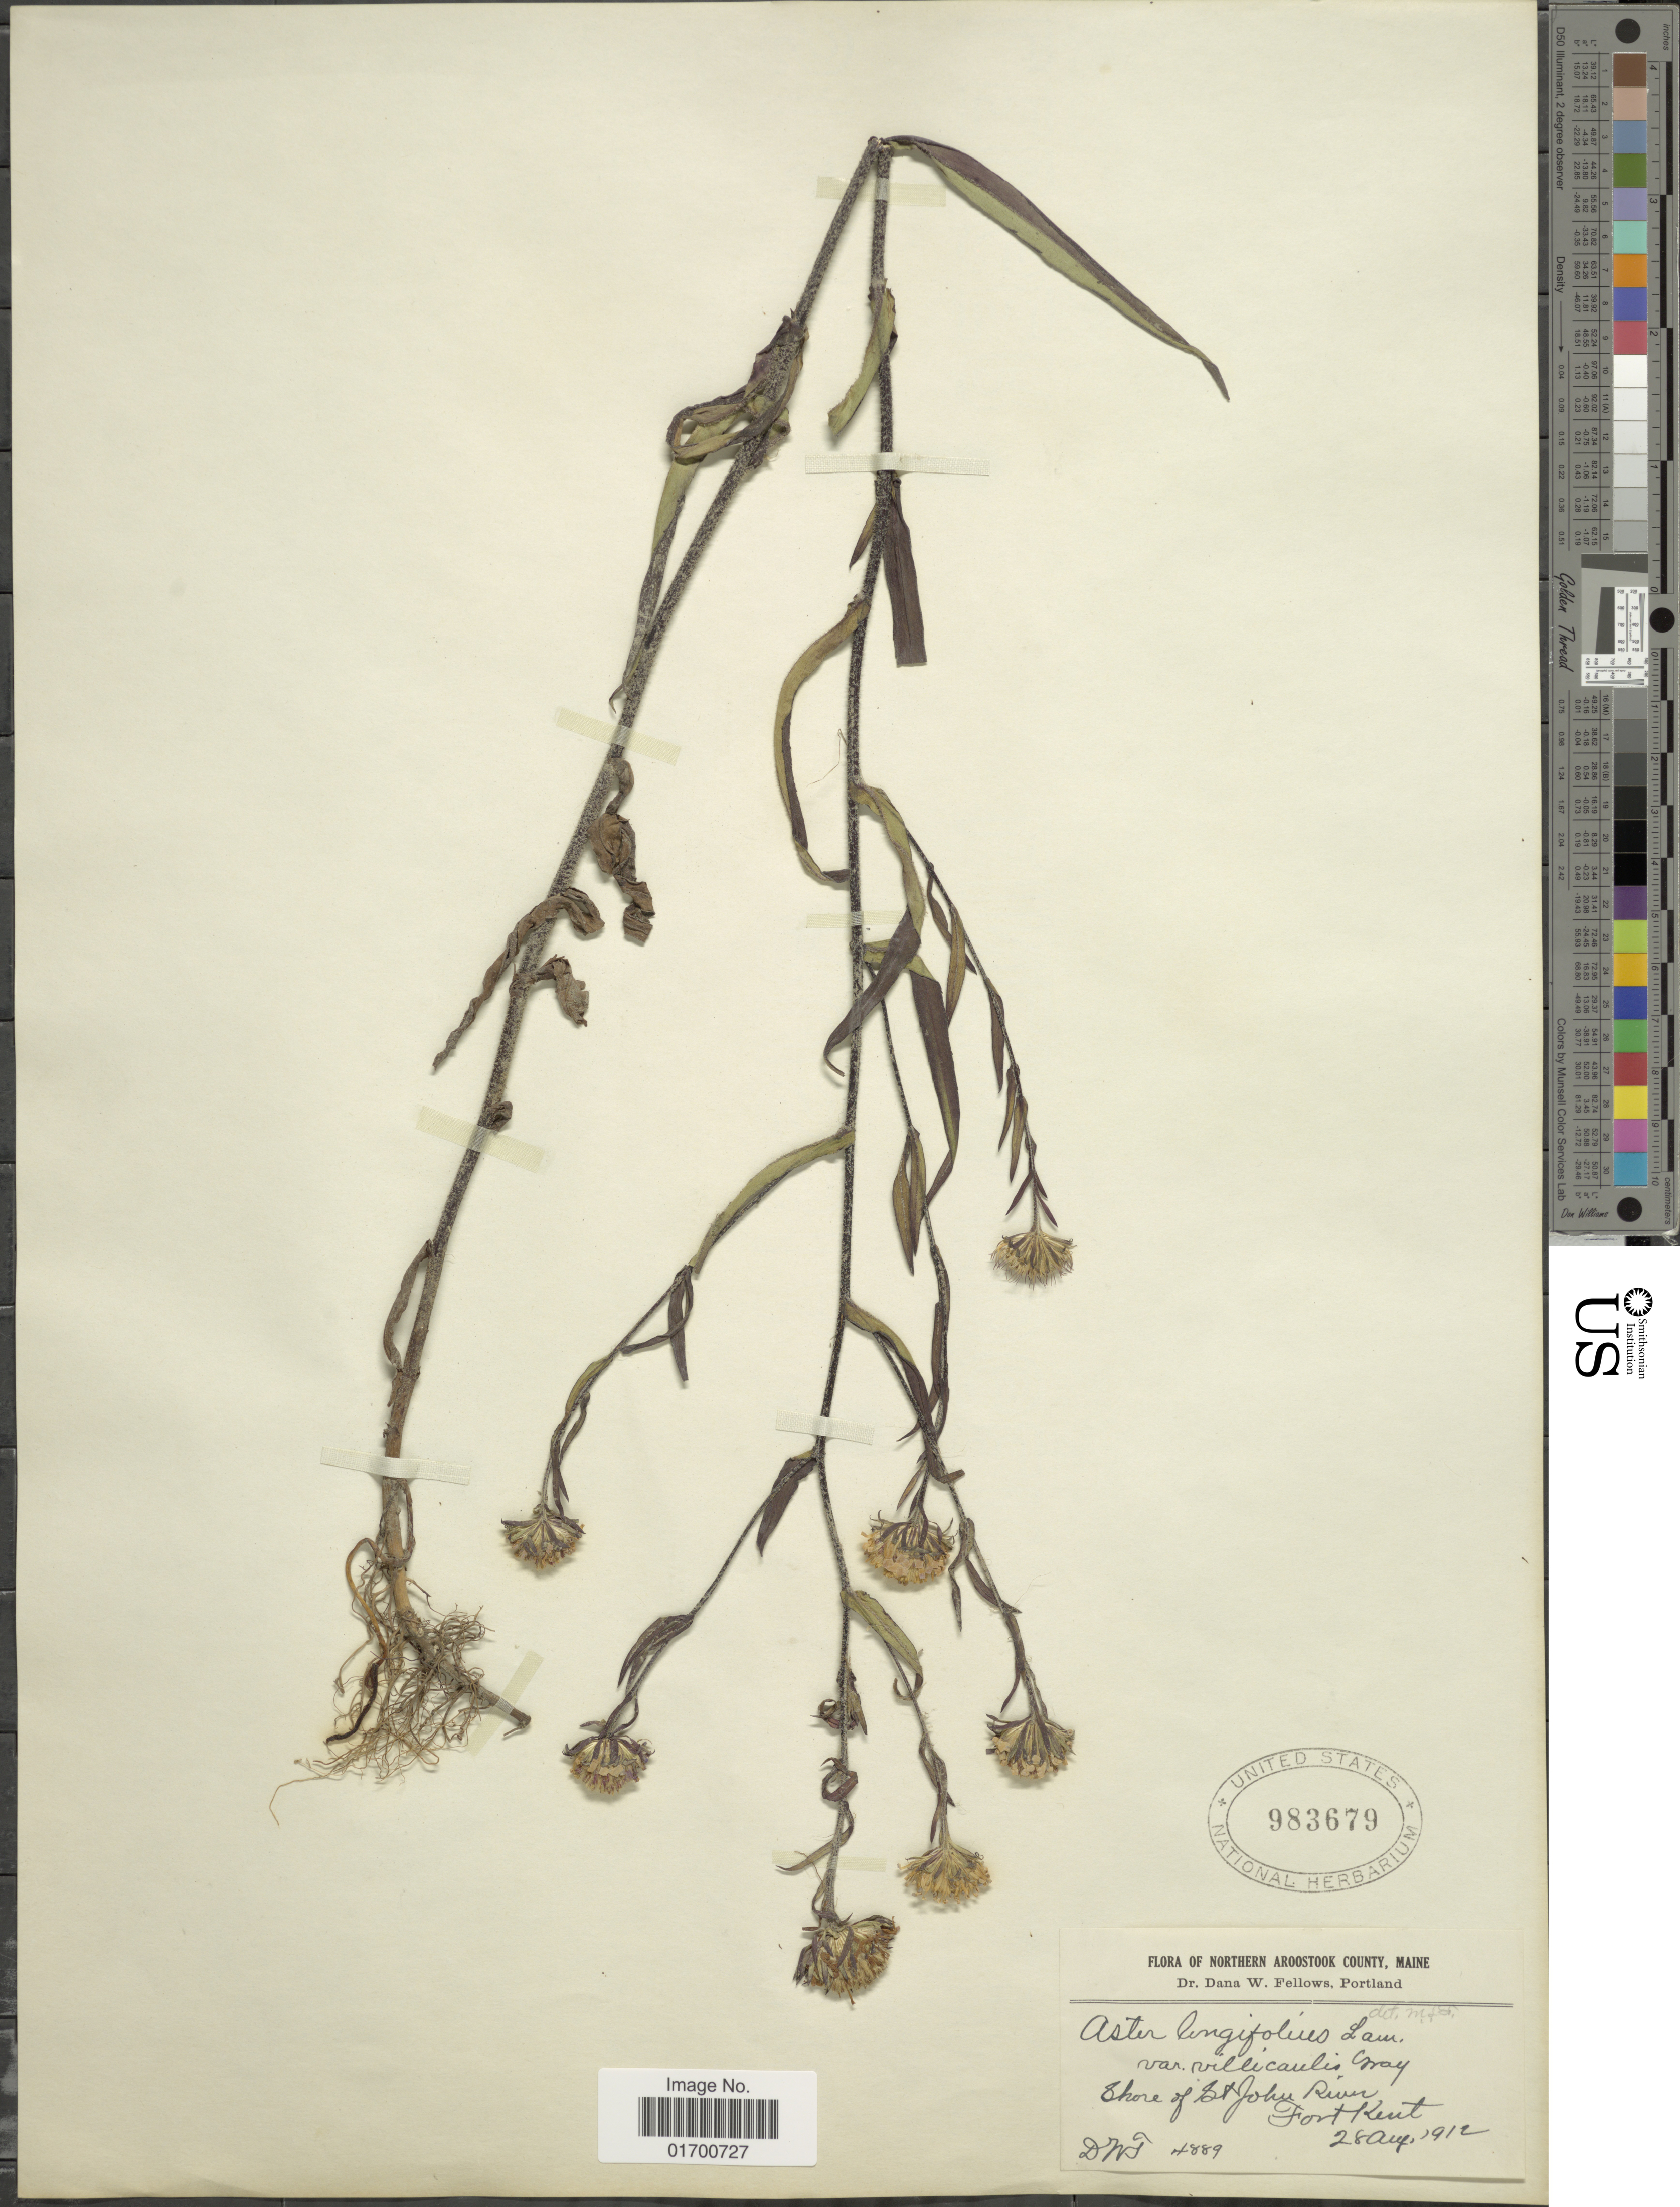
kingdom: Plantae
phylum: Tracheophyta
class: Magnoliopsida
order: Asterales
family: Asteraceae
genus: Symphyotrichum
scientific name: Symphyotrichum longifolium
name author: (Lam.) G.L. Nesom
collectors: D. W. Fellows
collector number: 4889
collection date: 1912-08-28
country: United States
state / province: Maine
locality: Northern Aroostook County, Shore of St. John River, Fort Keut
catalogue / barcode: US 983679